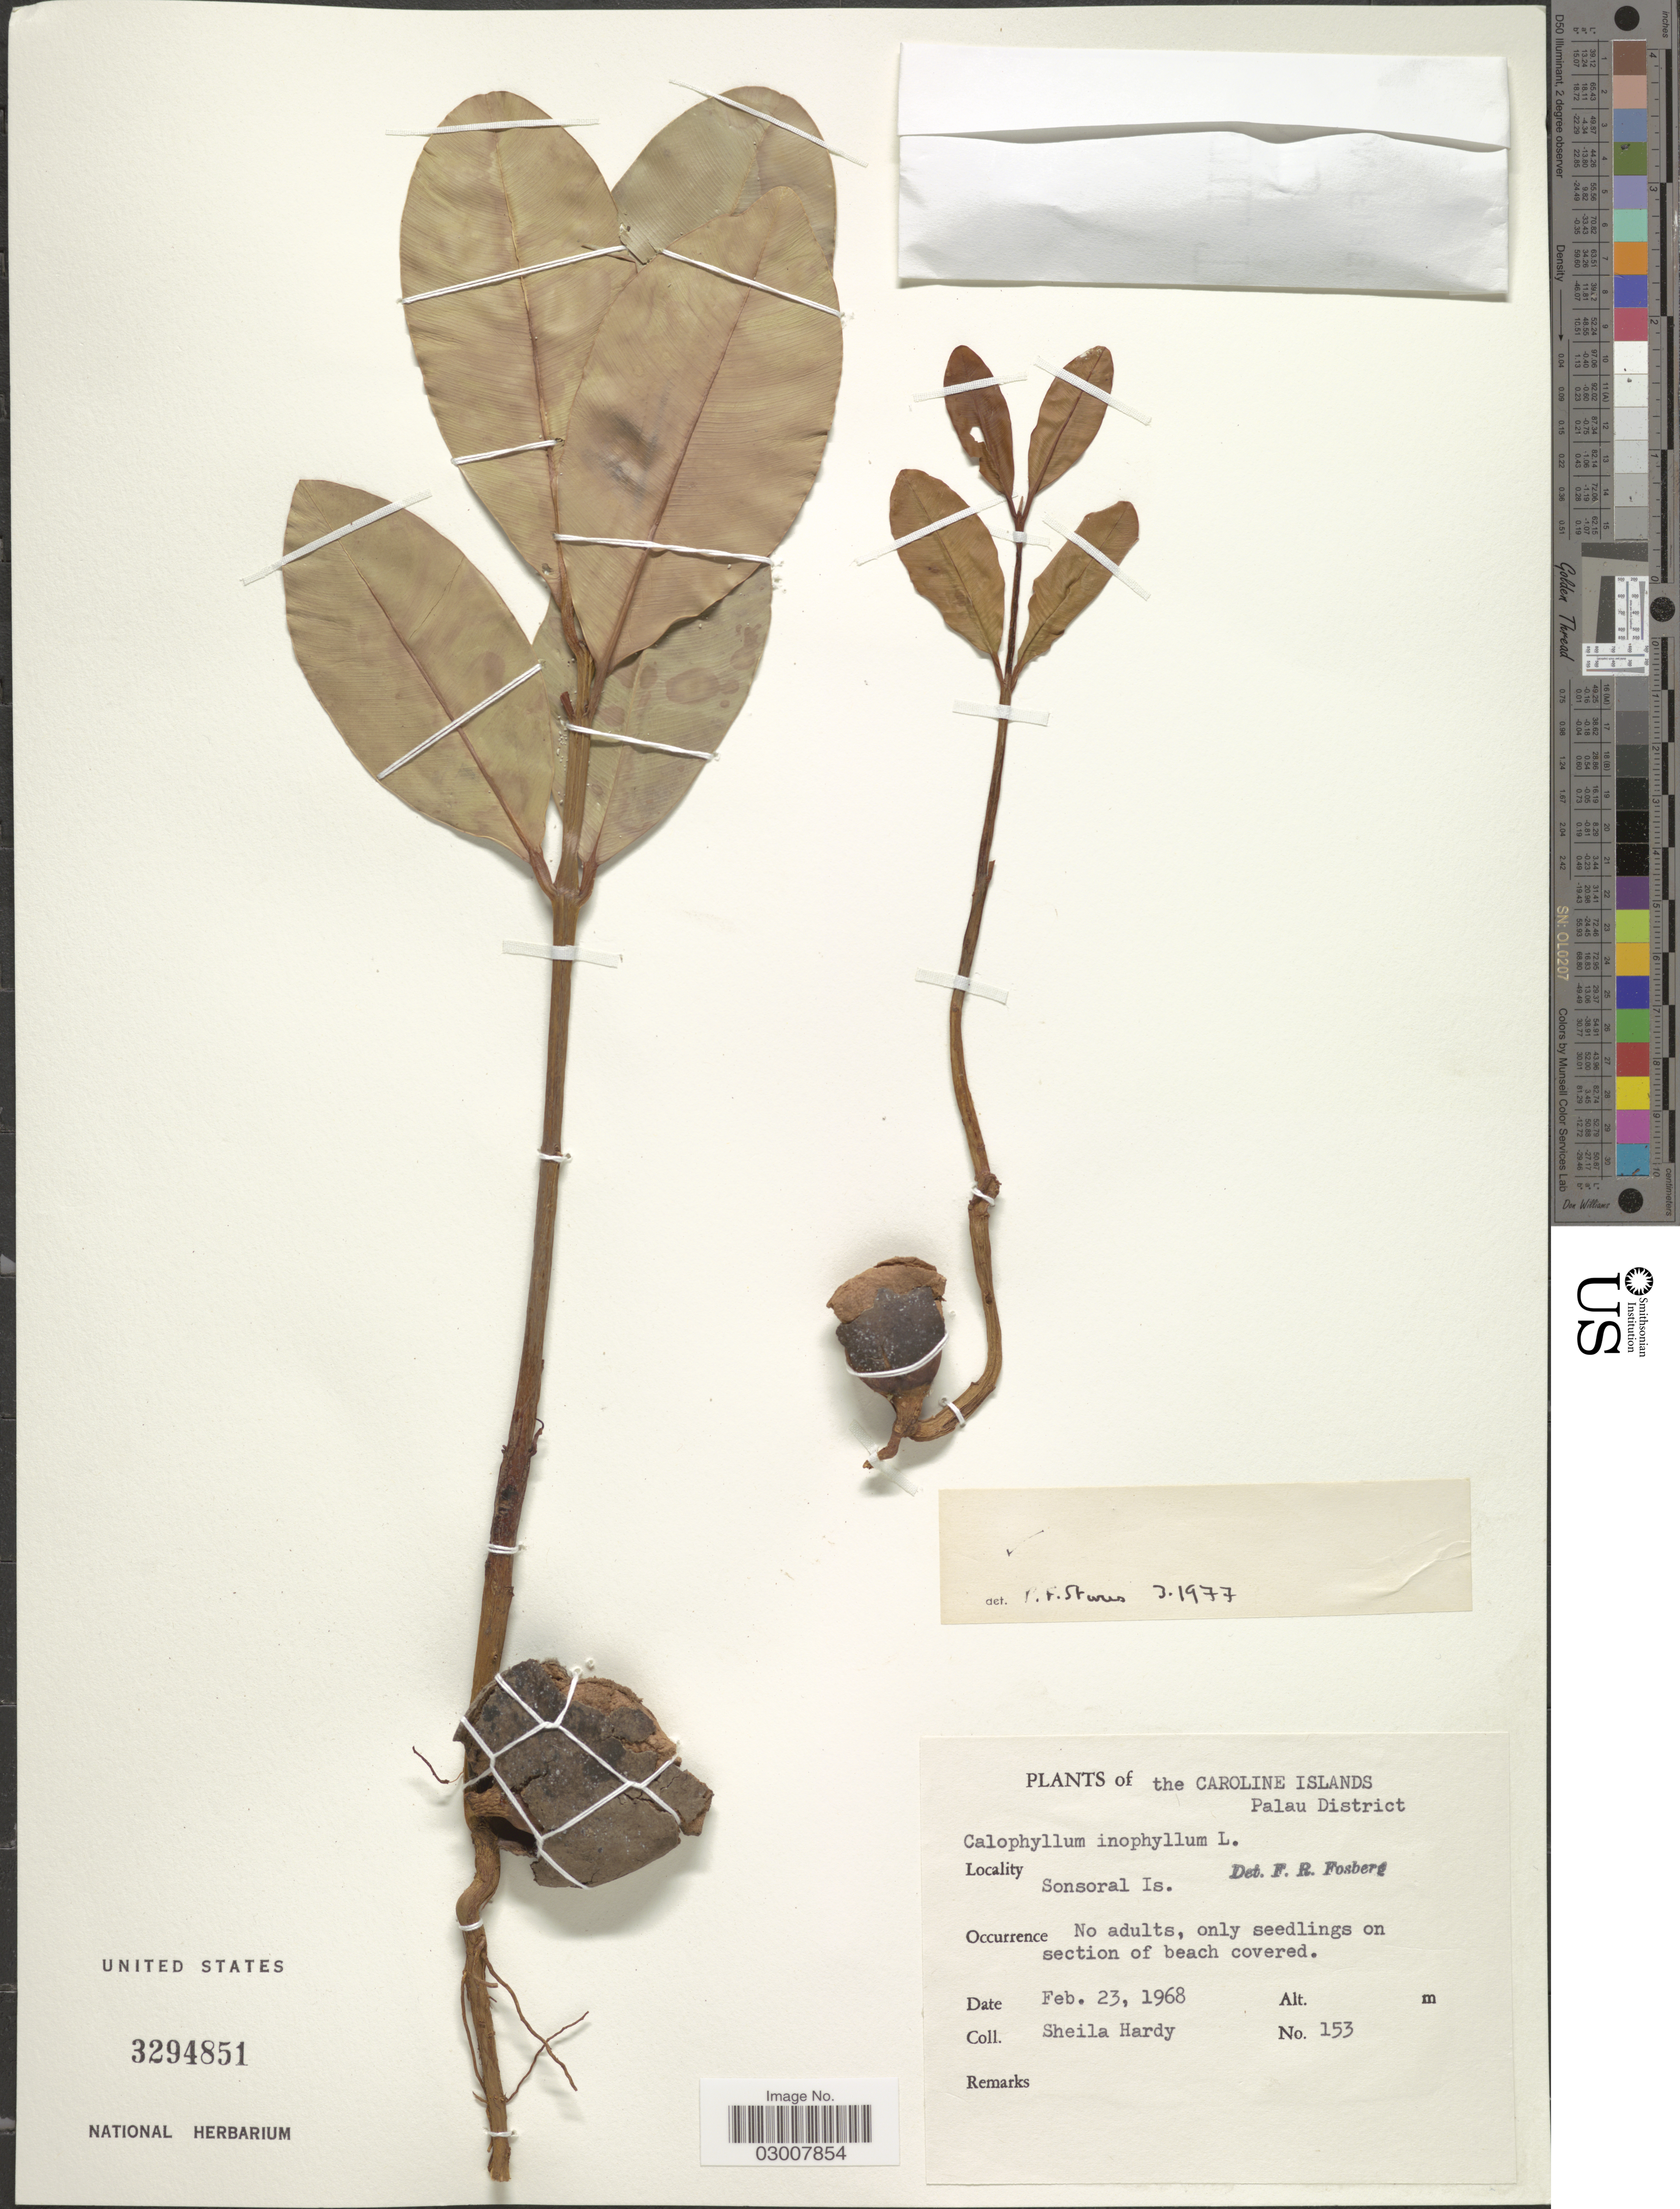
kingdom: Plantae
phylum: Tracheophyta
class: Magnoliopsida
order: Malpighiales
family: Calophyllaceae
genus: Calophyllum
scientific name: Calophyllum inophyllum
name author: L.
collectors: S. Hardy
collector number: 153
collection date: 1968-02-23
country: Palau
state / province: Belau Outliers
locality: The Caroline Islands, Palau District. Sonsoral Is.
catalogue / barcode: US 3294851